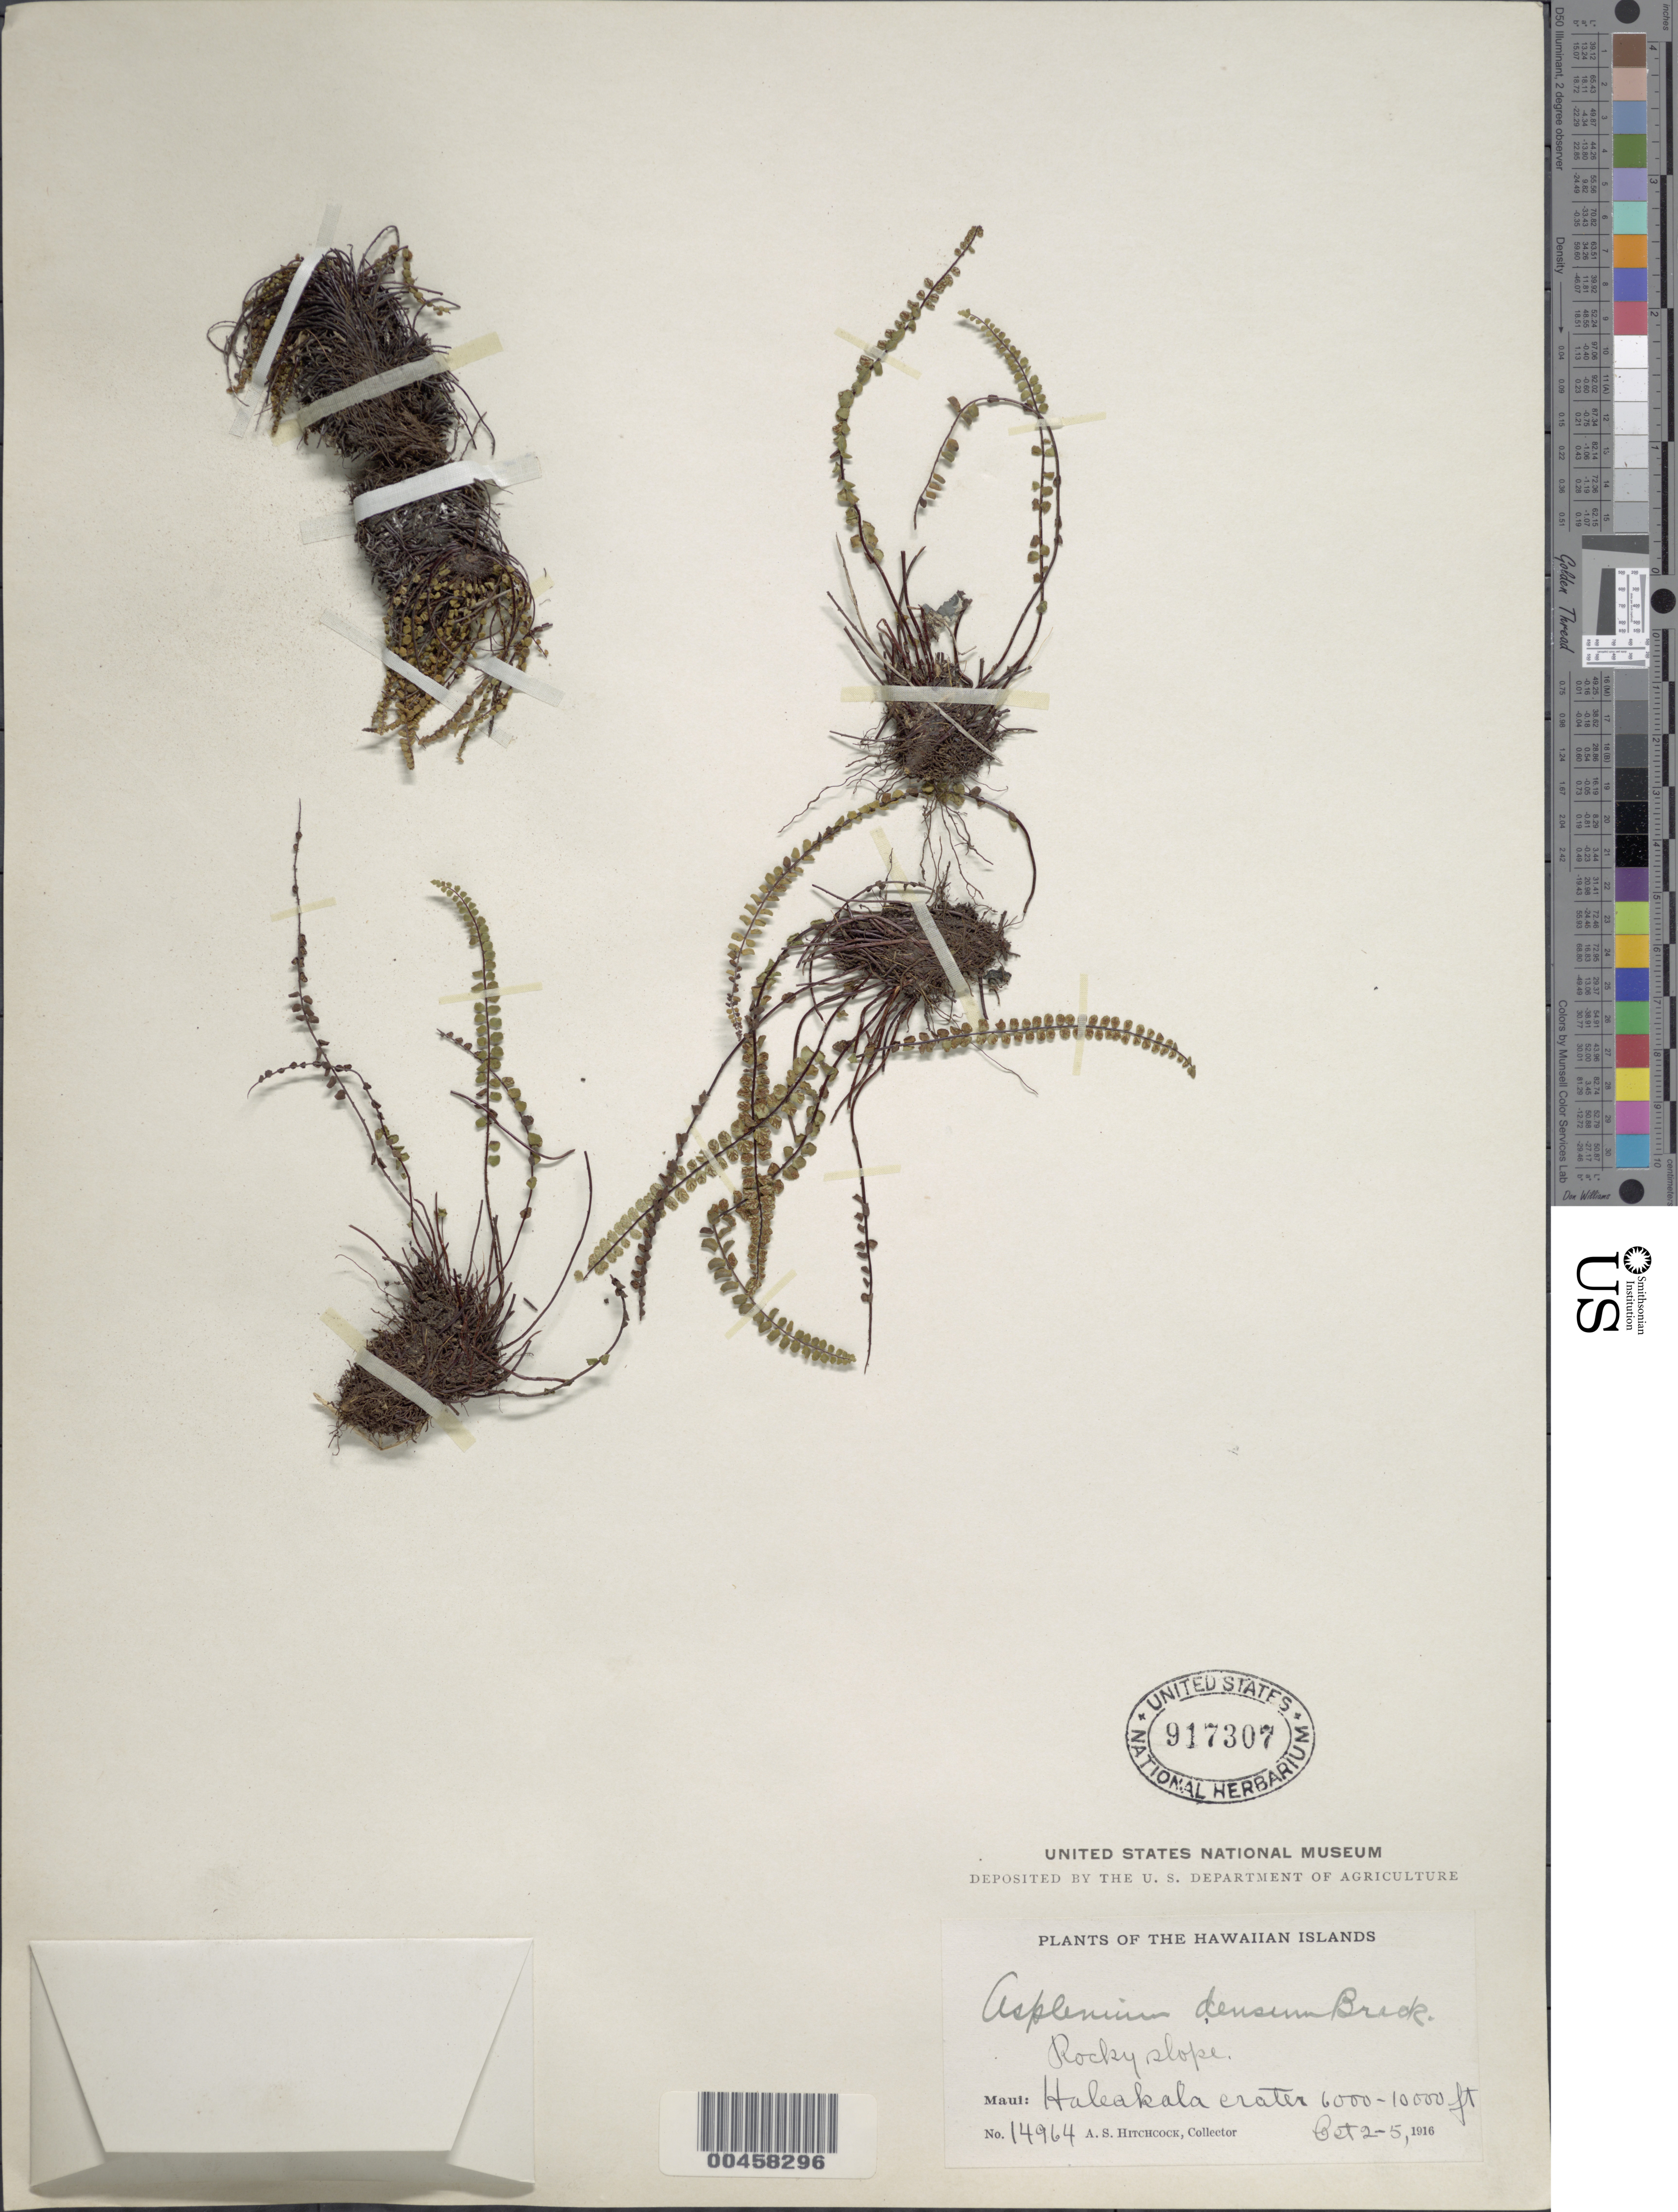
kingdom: Plantae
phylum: Tracheophyta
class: Polypodiopsida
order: Polypodiales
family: Aspleniaceae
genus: Asplenium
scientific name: Asplenium trichomanes subsp. densum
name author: (Brack.) W.H. Wagner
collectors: A. S. Hitchcock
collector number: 14964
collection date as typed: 2 Oct 1916 to 5 Oct 1916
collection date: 1916-10-02/1916-10-05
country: United States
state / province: Hawaii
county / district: Maui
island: Maui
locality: Haleakala Crater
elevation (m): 1829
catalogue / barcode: US 917307